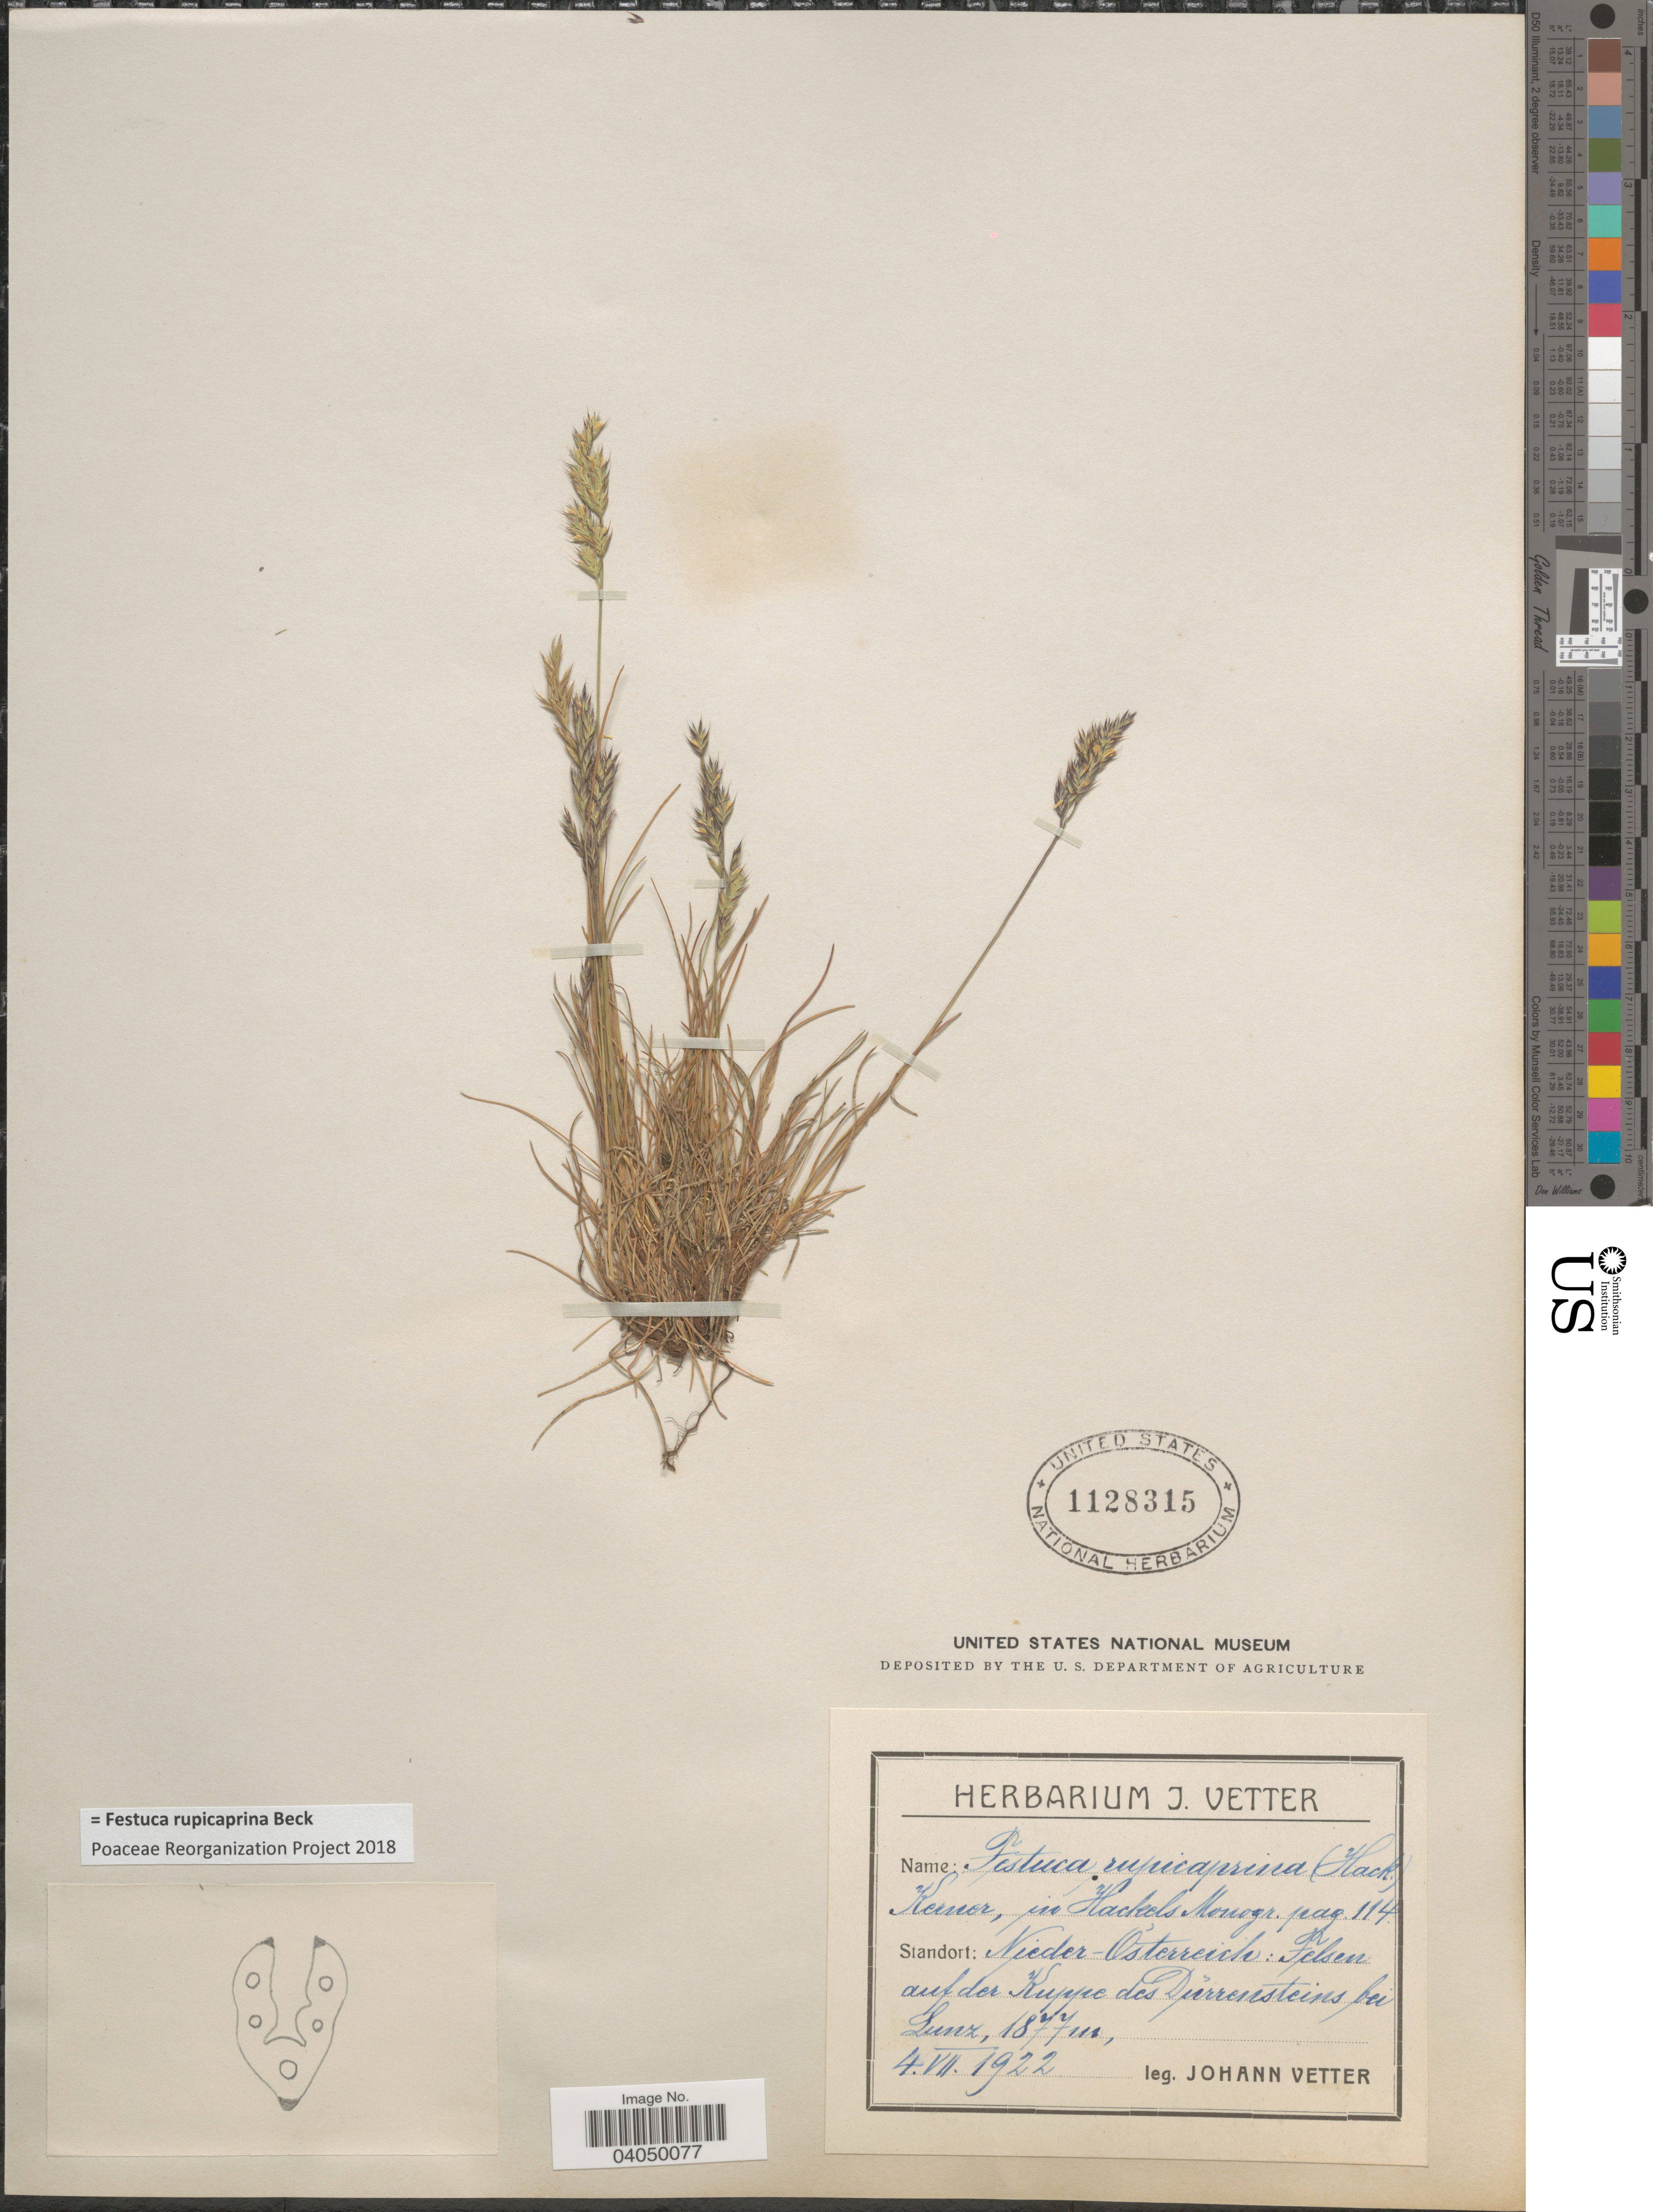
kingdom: Plantae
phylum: Tracheophyta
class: Liliopsida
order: Poales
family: Poaceae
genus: Festuca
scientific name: Festuca rupicaprina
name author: Beck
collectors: J. Vetter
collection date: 1922-07-04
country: Austria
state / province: Niederosterreich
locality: Felsen auf der Kuppe des Dũrrensteins bei Lunz.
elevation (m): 1877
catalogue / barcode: US 1128315